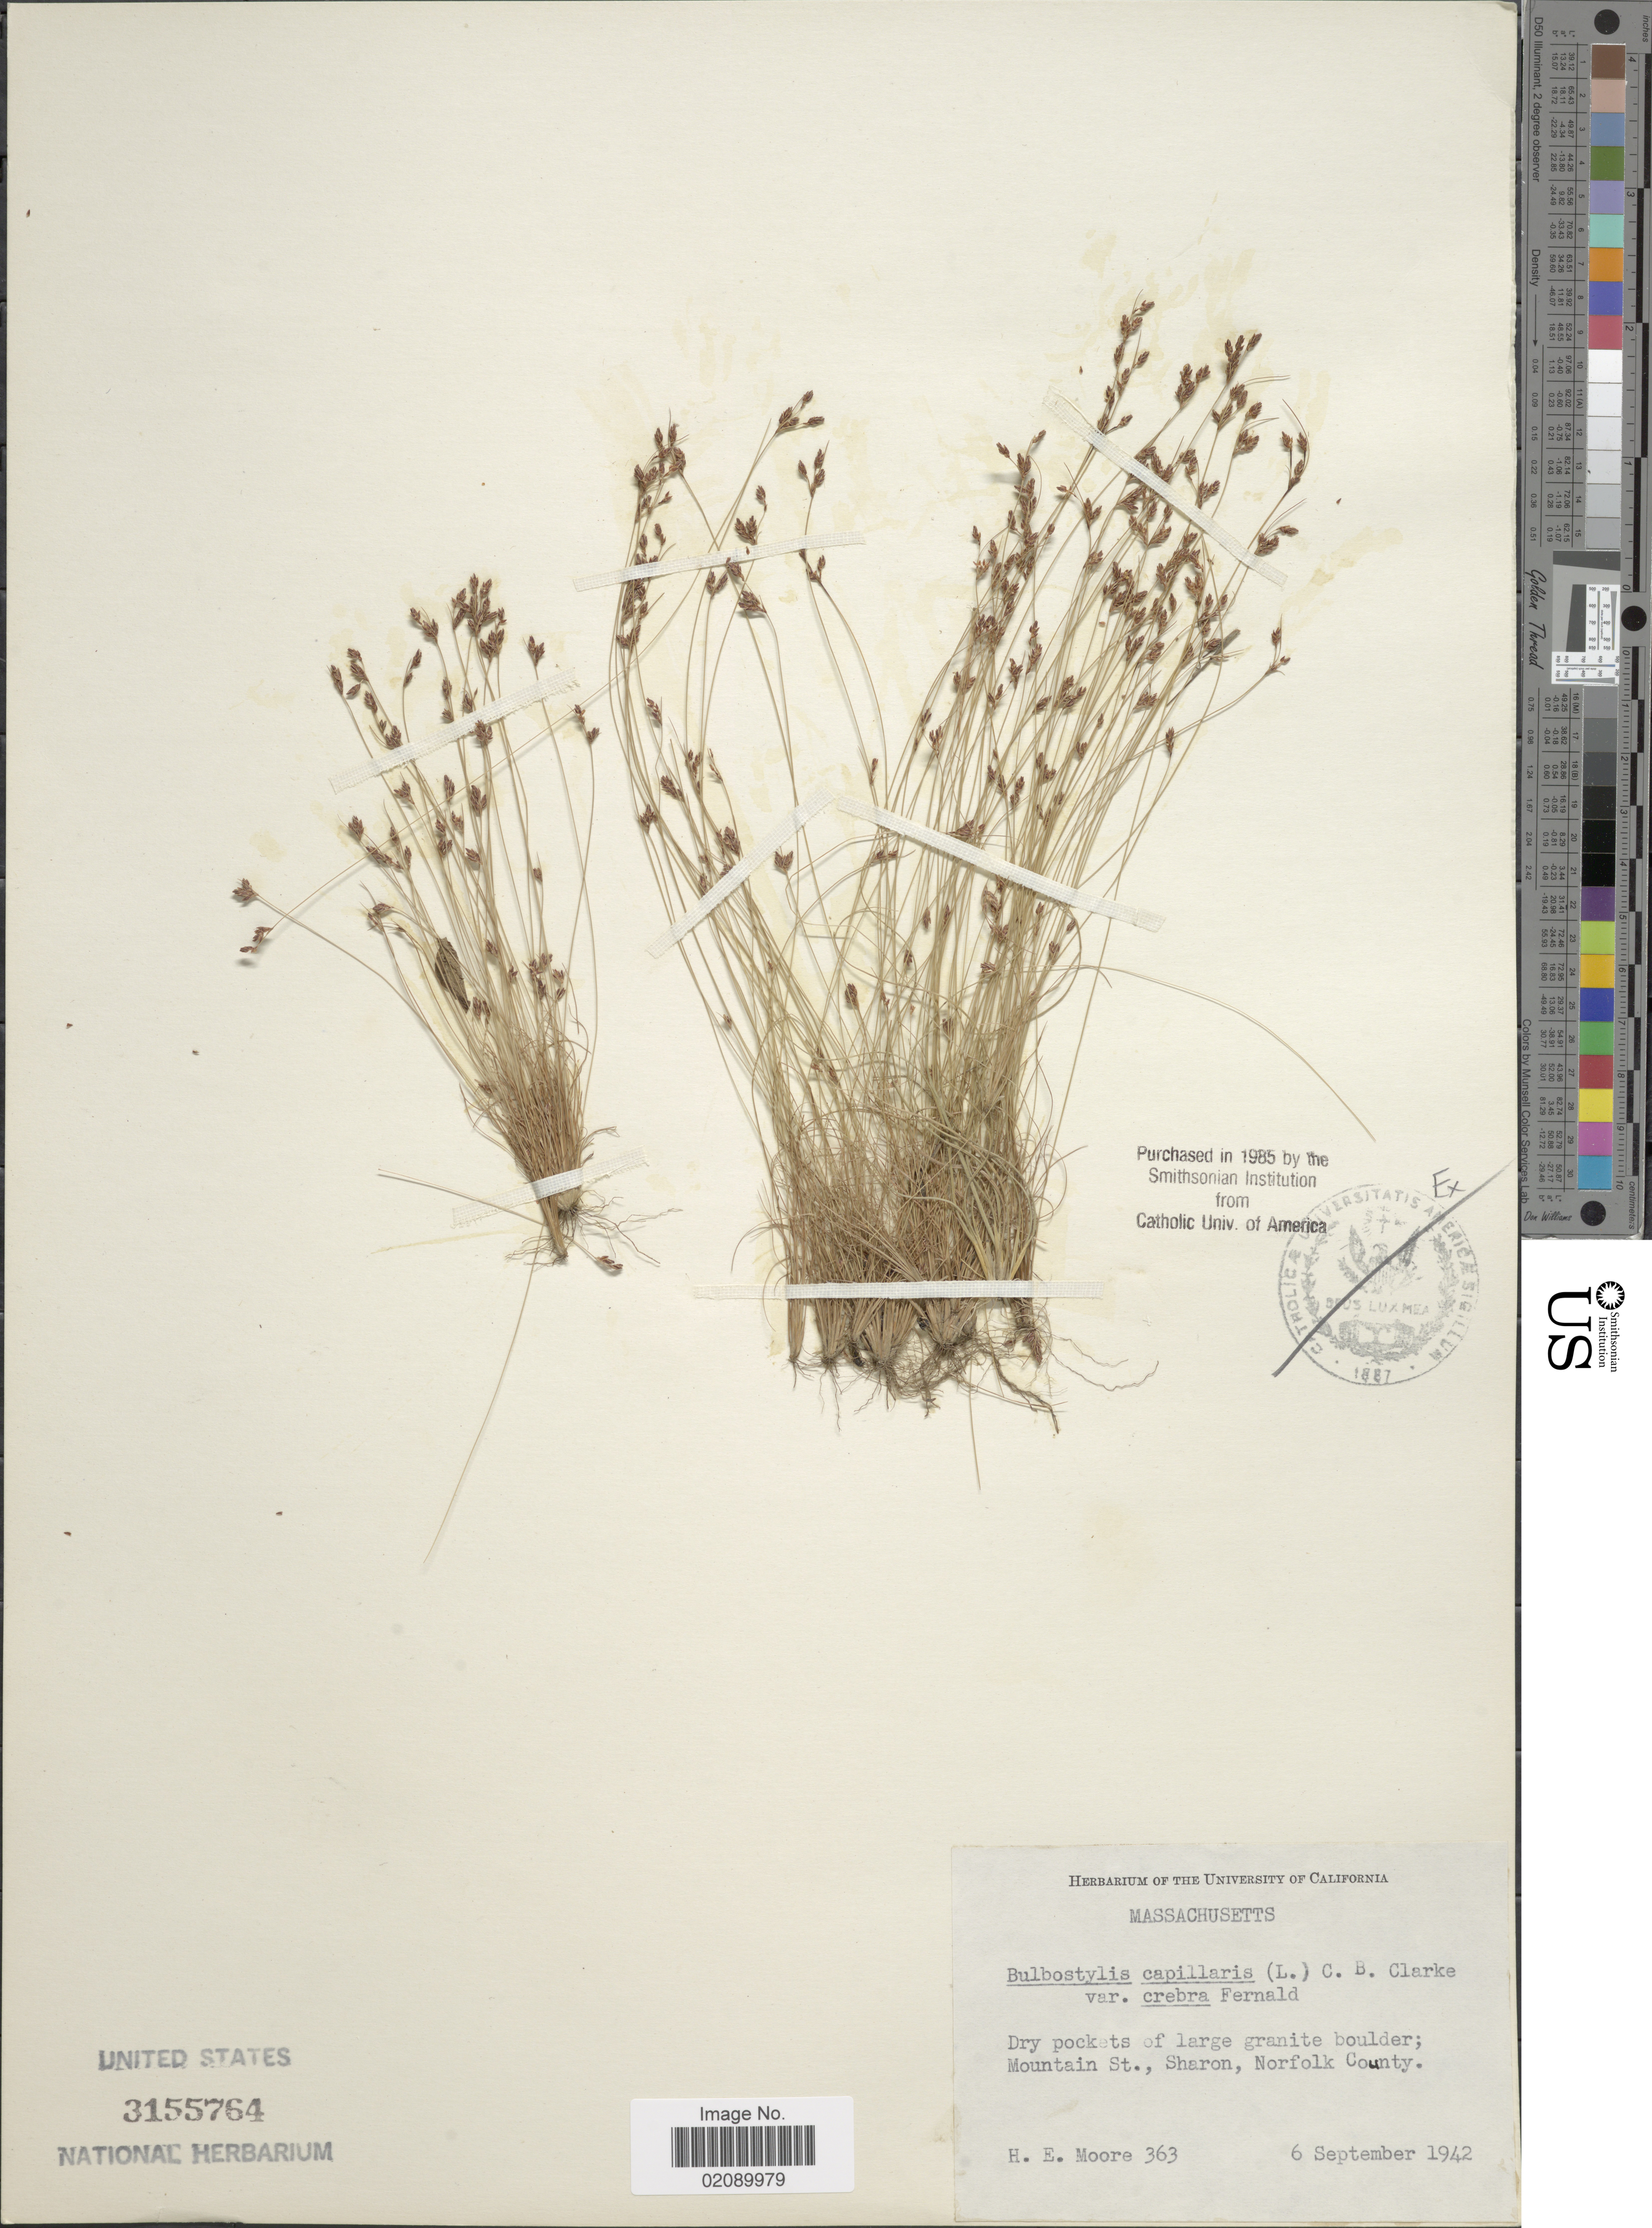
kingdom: Plantae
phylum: Tracheophyta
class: Liliopsida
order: Poales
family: Cyperaceae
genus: Bulbostylis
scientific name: Bulbostylis capillaris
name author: (L.) Kunth ex C.B. Clarke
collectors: H. Moore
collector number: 363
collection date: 1942-09-06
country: United States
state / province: Massachusetts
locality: Dry pockets of large granite boulder; Mountain St., Sharon Norfolk County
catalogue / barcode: US 3155764